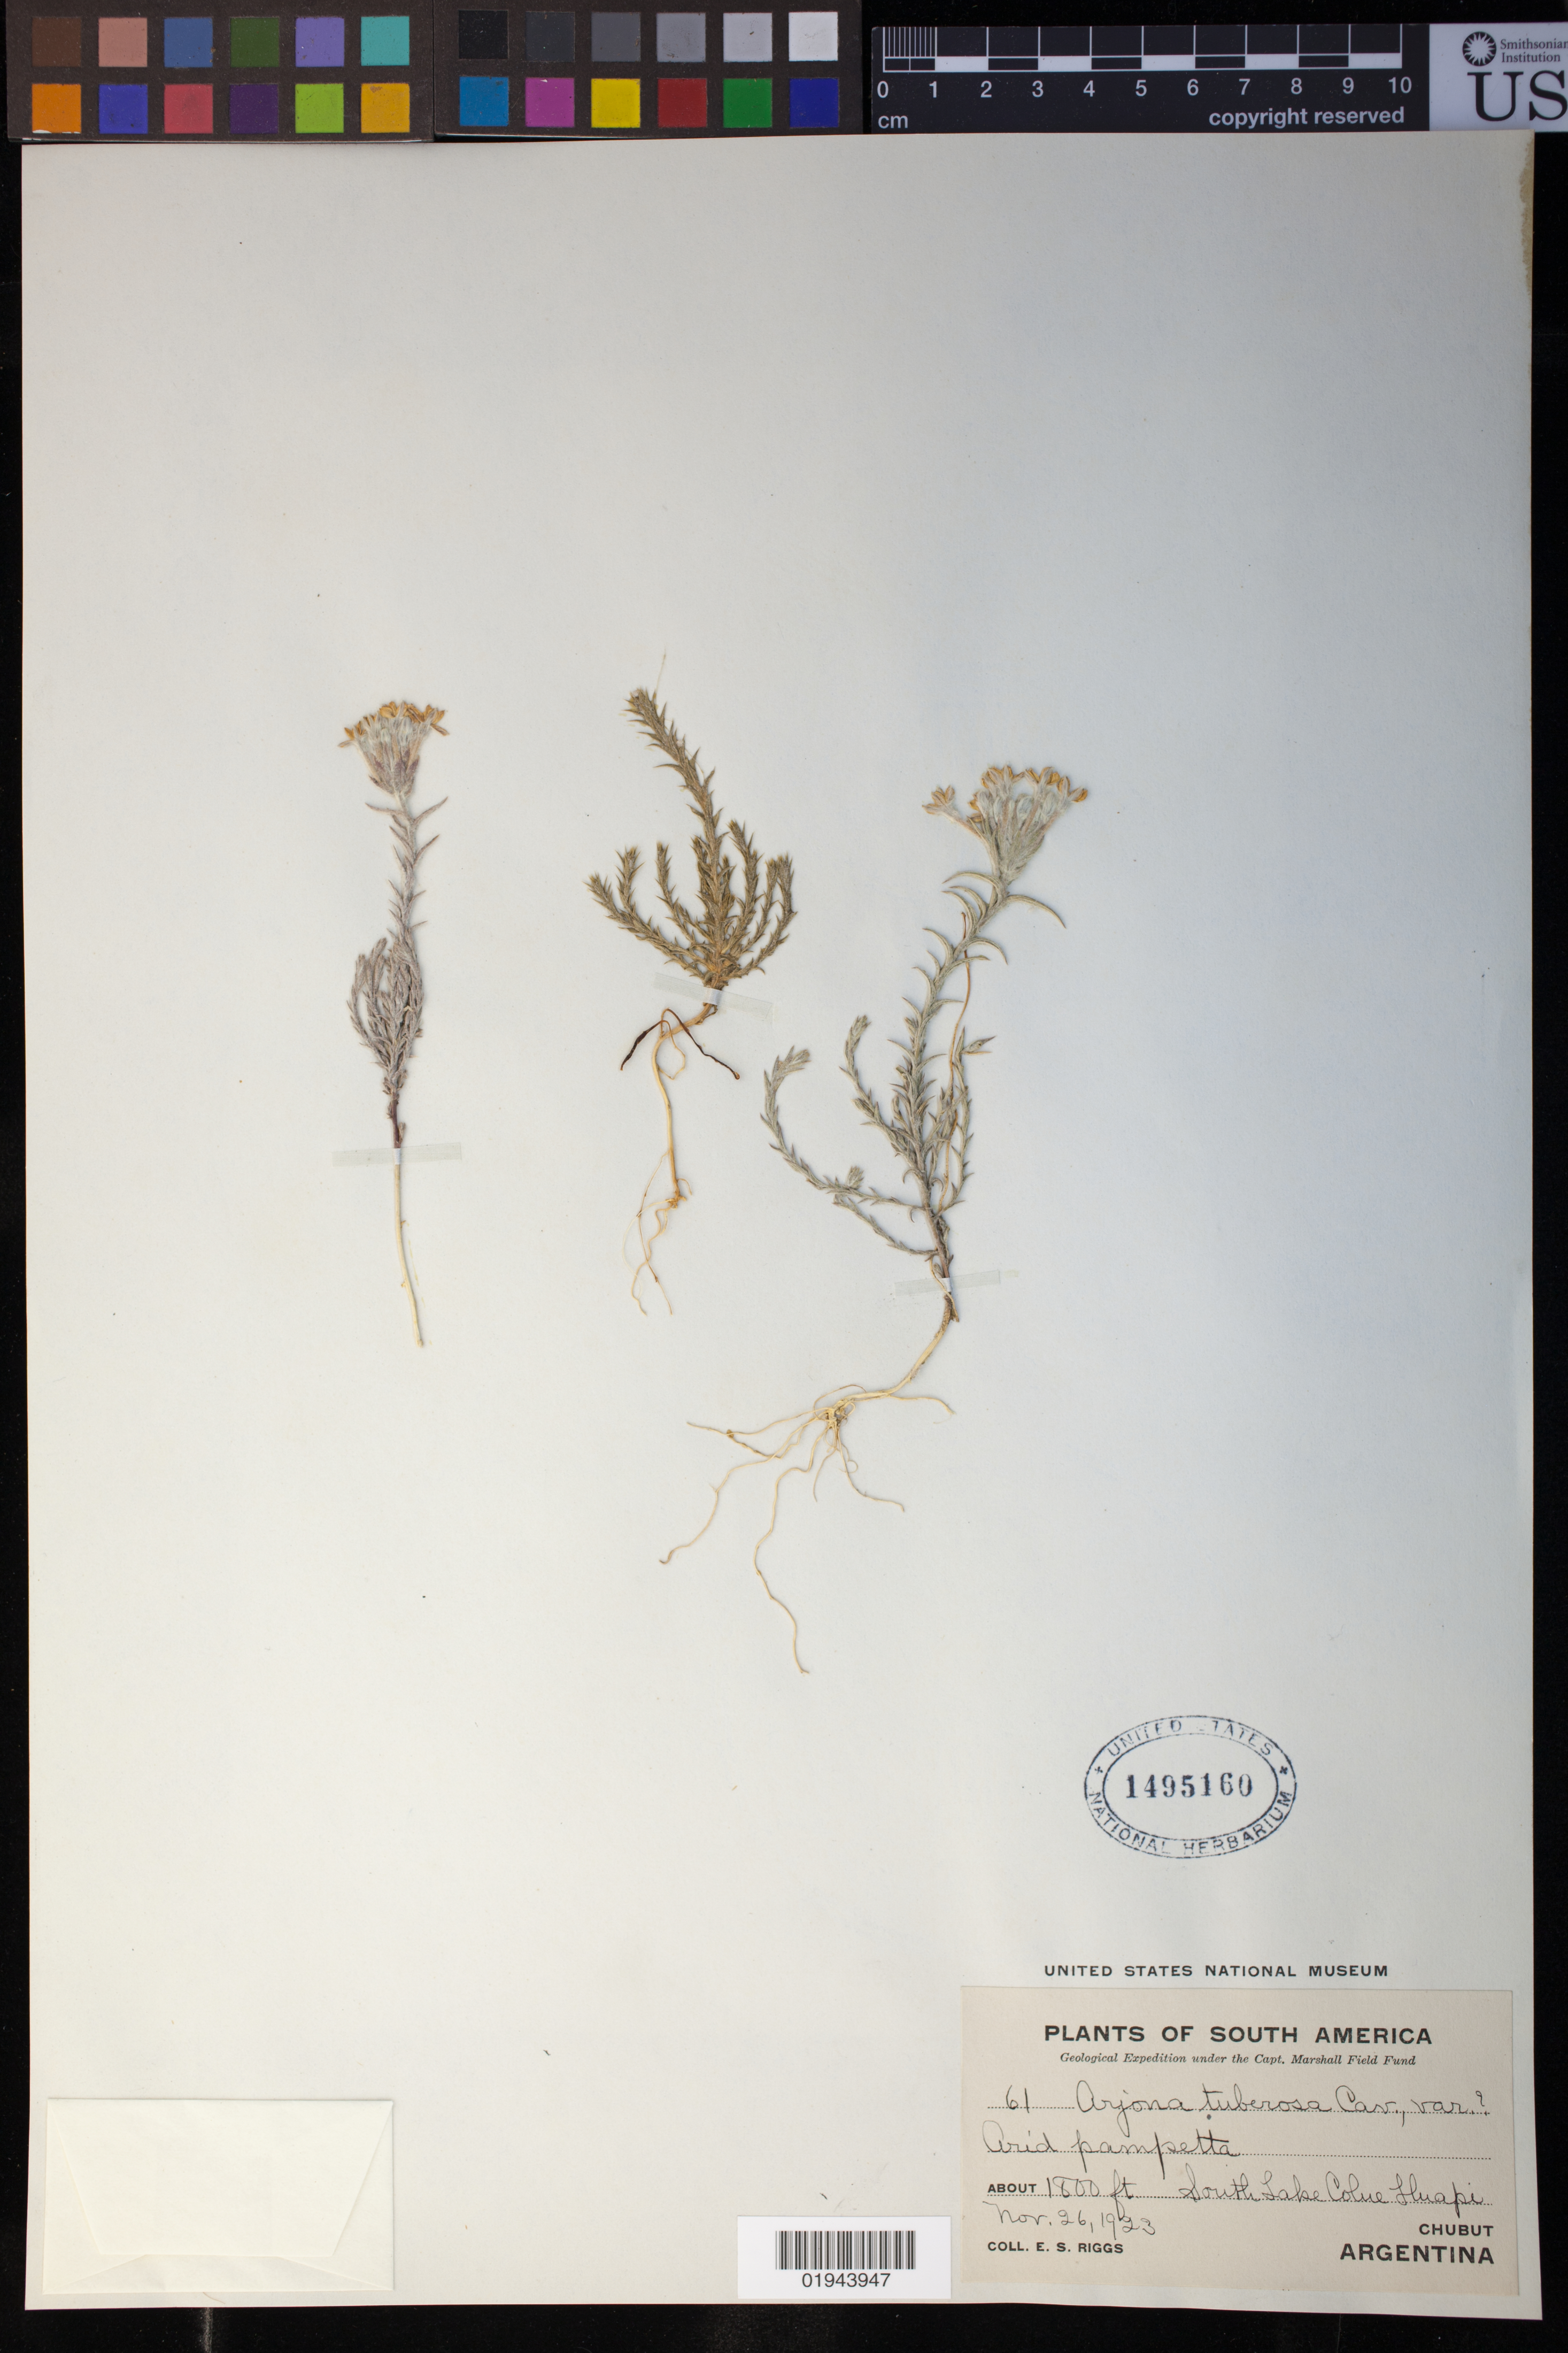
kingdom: Plantae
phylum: Tracheophyta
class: Magnoliopsida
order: Santalales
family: Schoepfiaceae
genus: Arjona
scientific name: Arjona tuberosa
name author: Cav.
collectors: E. Riggs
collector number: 61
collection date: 1923-11-26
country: Argentina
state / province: Buenos Aires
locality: South Lake Colne [Colhue] Huapi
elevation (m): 549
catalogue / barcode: US 1495160